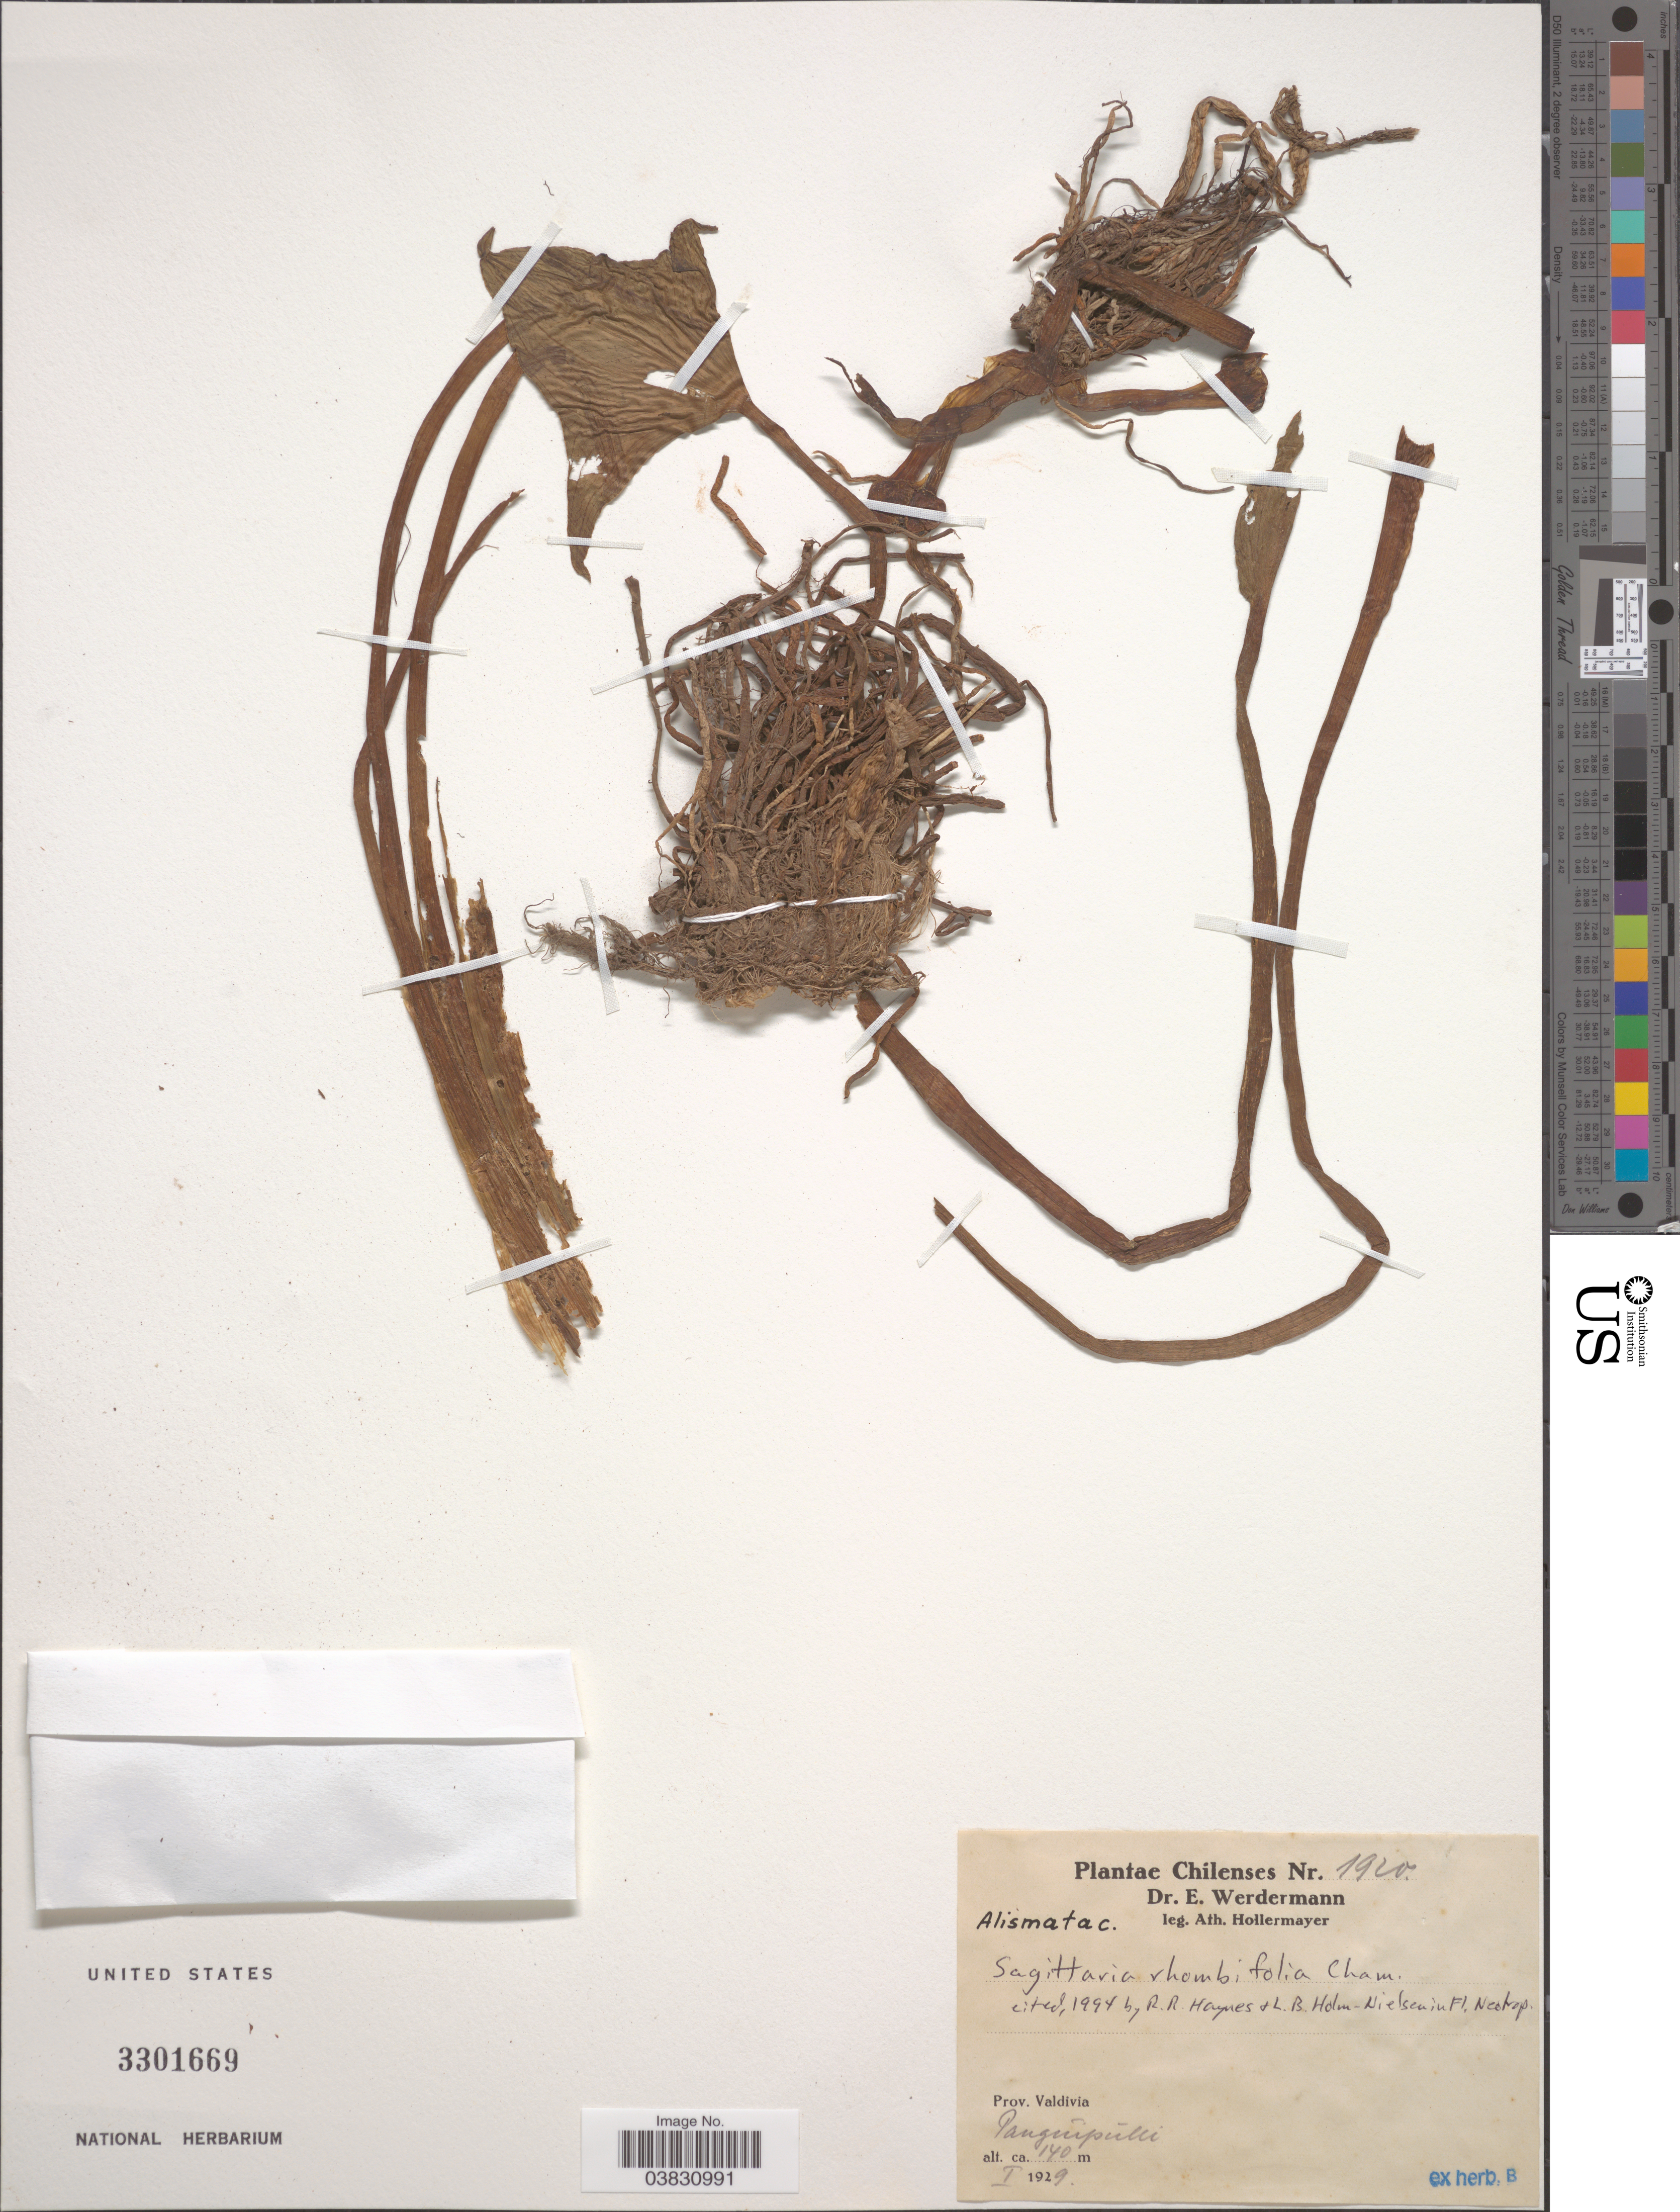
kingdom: Plantae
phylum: Tracheophyta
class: Liliopsida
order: Alismatales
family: Alismataceae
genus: Sagittaria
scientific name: Sagittaria rhombifolia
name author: Cham.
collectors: A. Hollermayer & E. Werdermann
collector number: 1920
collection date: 1929-01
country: Chile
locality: Prov. Valdivia. Pangúipúlli.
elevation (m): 140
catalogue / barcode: US 3301669